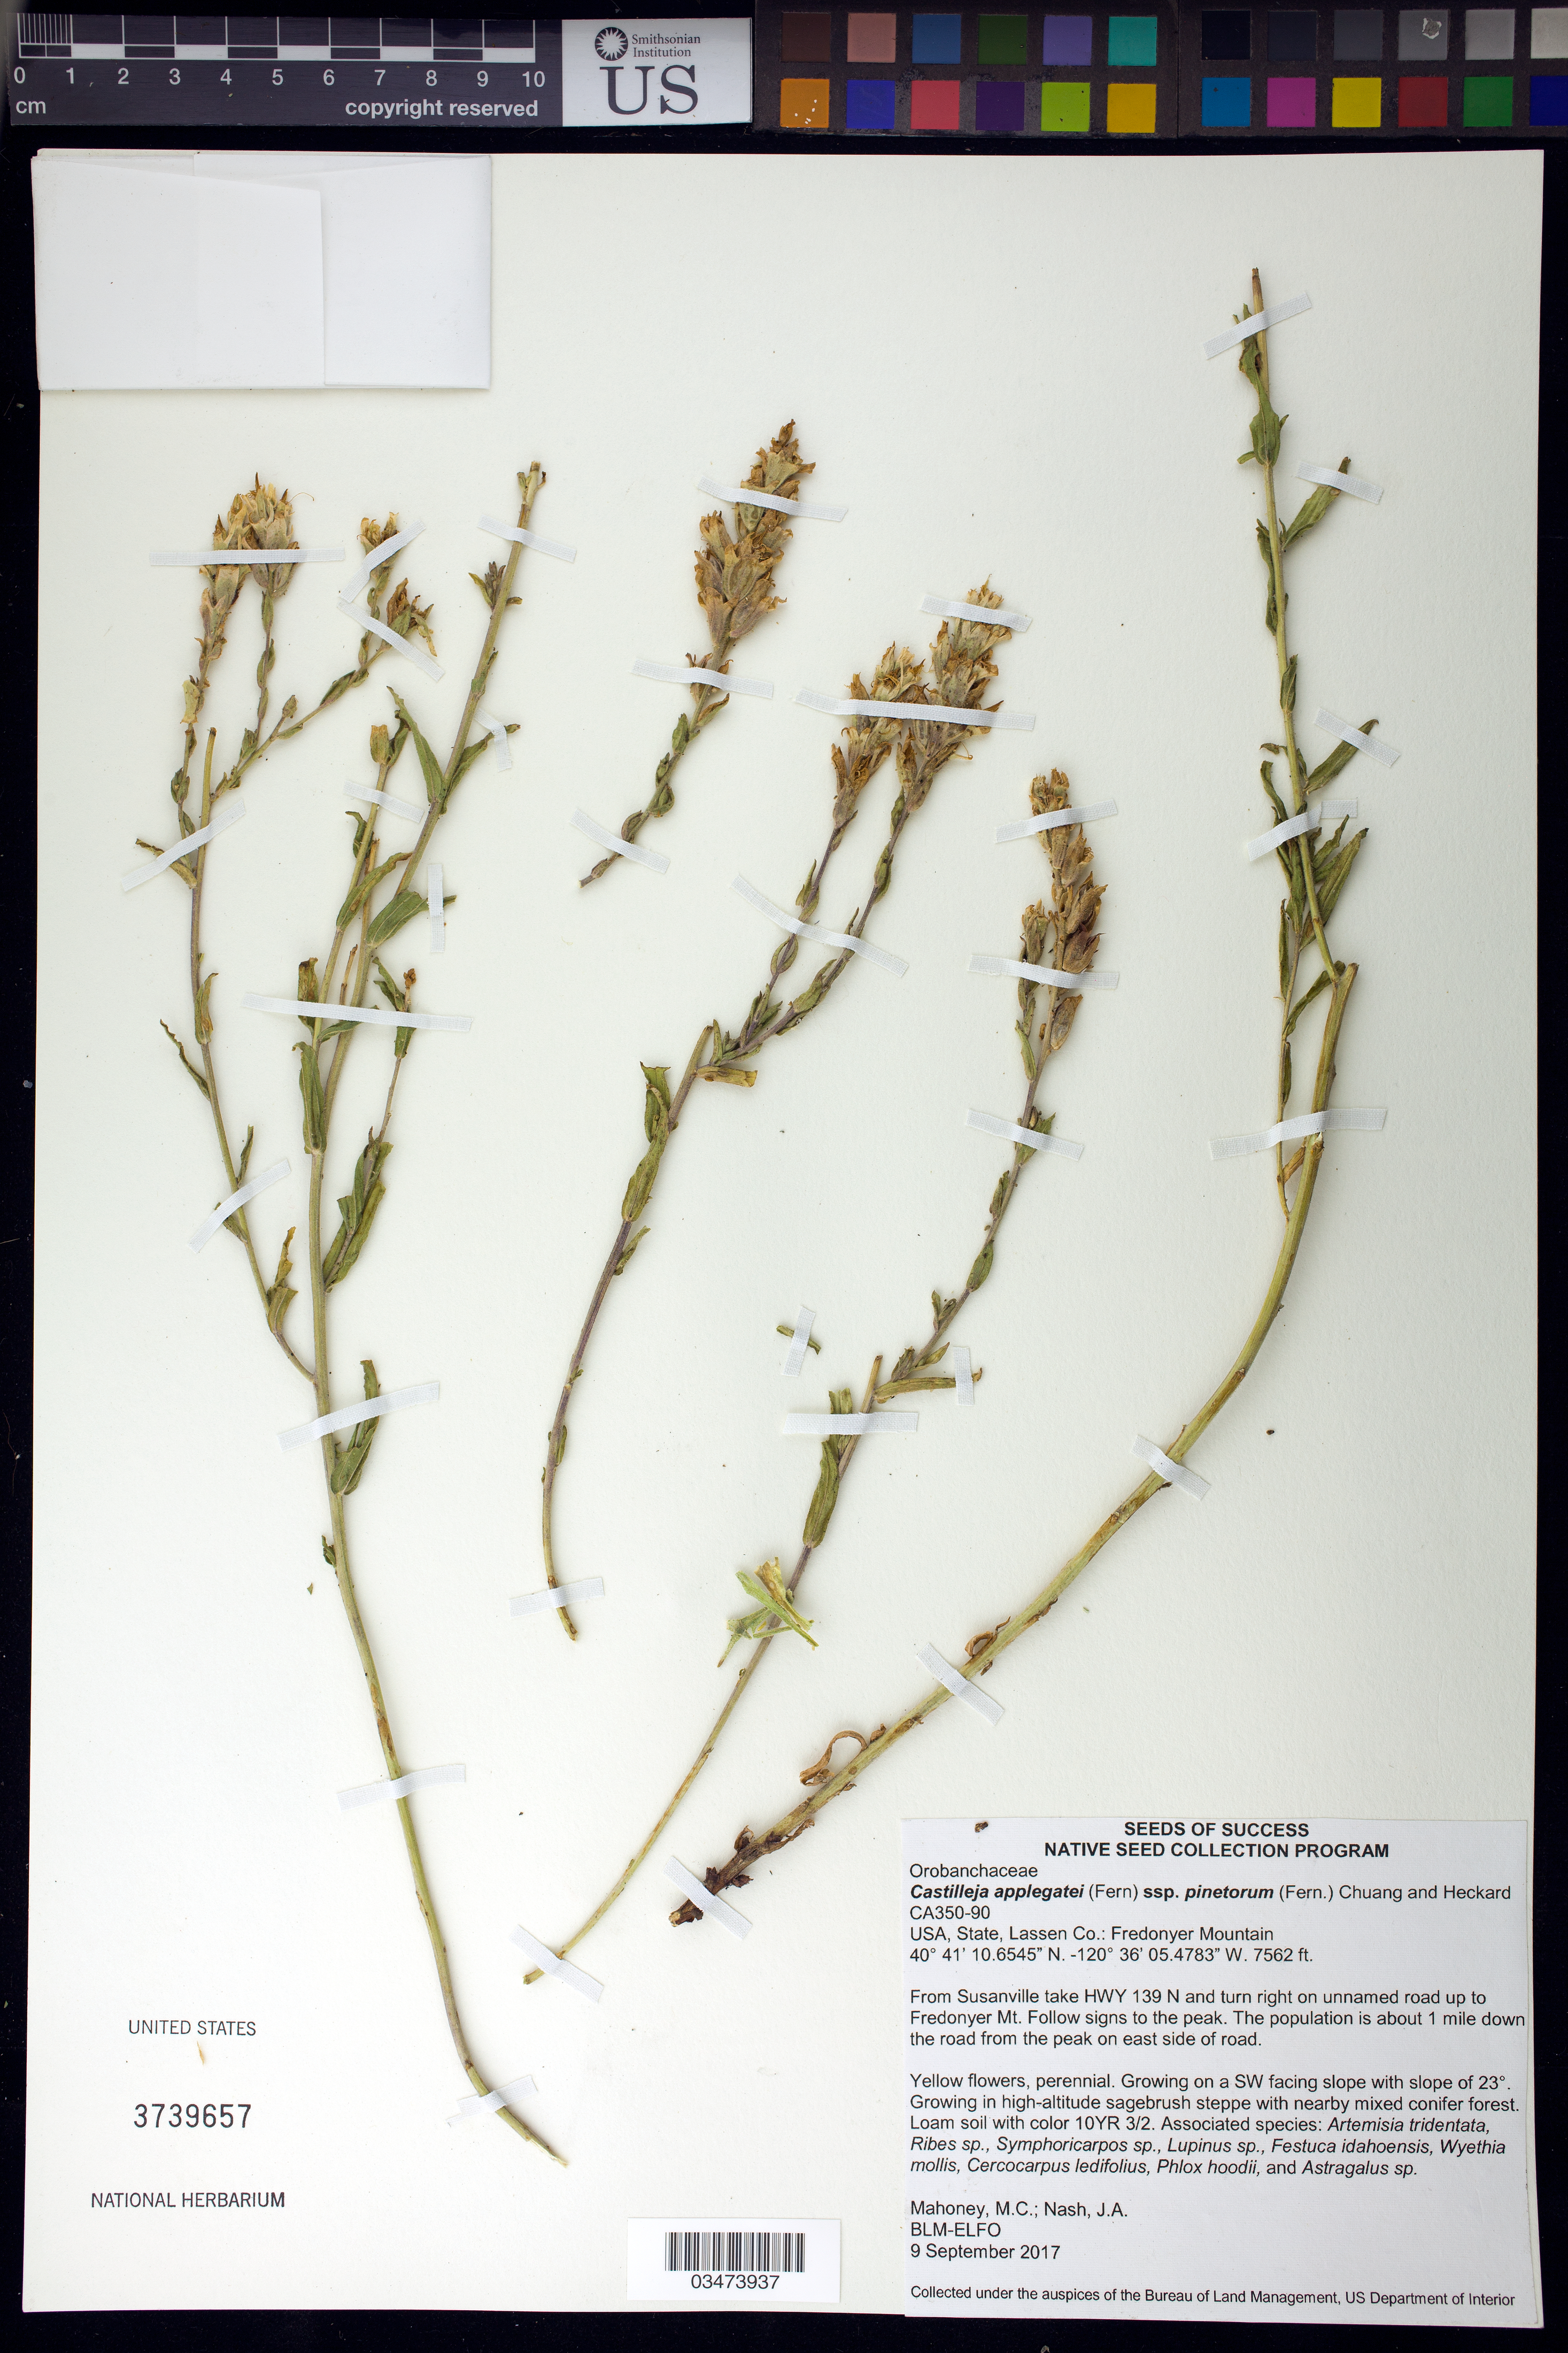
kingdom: Plantae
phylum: Tracheophyta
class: Magnoliopsida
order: Lamiales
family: Orobanchaceae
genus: Castilleja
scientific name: Castilleja applegatei subsp. pinetorum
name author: (Fernald) T.I. Chuang & Heckard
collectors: M. Mahoney & J. Nash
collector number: CA350-90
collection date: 2017-09-13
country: United States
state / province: California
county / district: Lassen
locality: Fredonyer Mountain, Western Slope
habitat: High altitude sagebrush steppe with nearby mixed conifer forest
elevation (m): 2305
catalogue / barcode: US 3739657